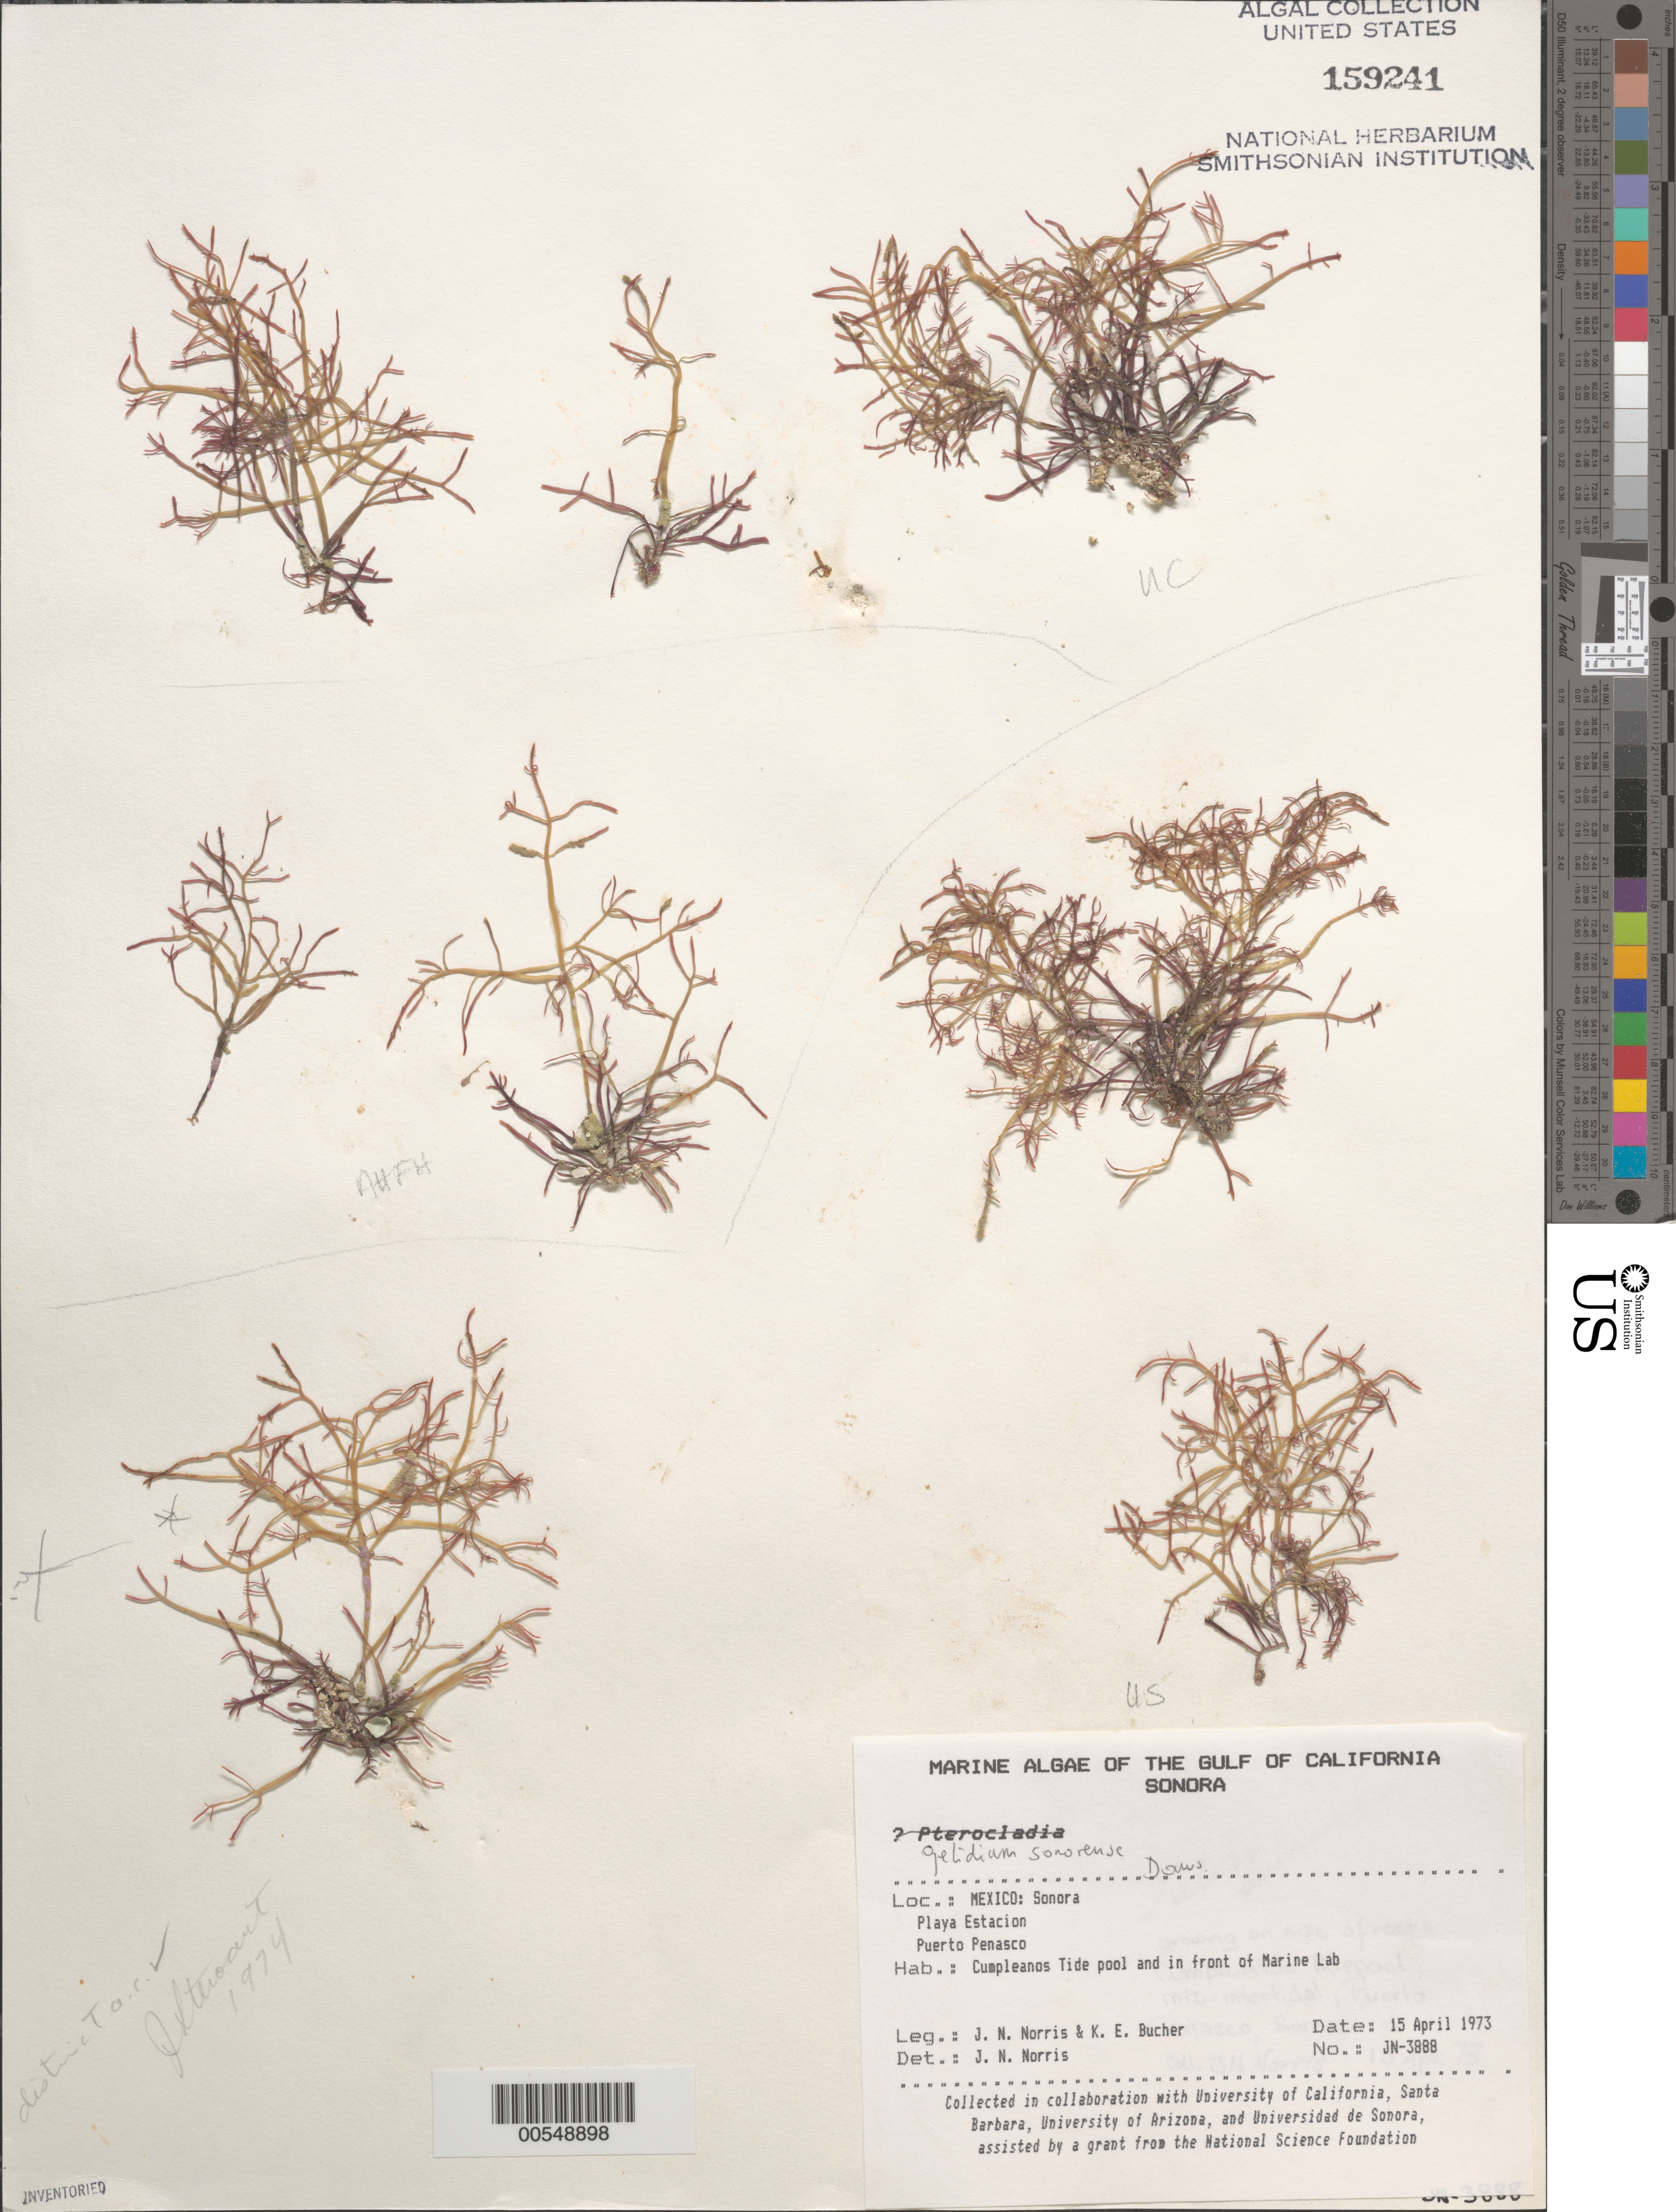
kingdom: Plantae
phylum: Rhodophyta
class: Florideophyceae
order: Gelidiales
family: Pterocladiaceae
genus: Pterocladia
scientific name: Pterocladia sonorense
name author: (E.Y. Dawson) J.G.Stewart & J.N. Norris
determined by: Algae name updating Project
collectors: J. N. Norris & K. E. Bucher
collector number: JN-3888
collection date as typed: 15 Apr 1973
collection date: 1973-04-15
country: Mexico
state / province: Sonora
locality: Playa Estacion, Puerto Penasco, marine station shore and Cumpleanos tide pool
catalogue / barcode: US 159241